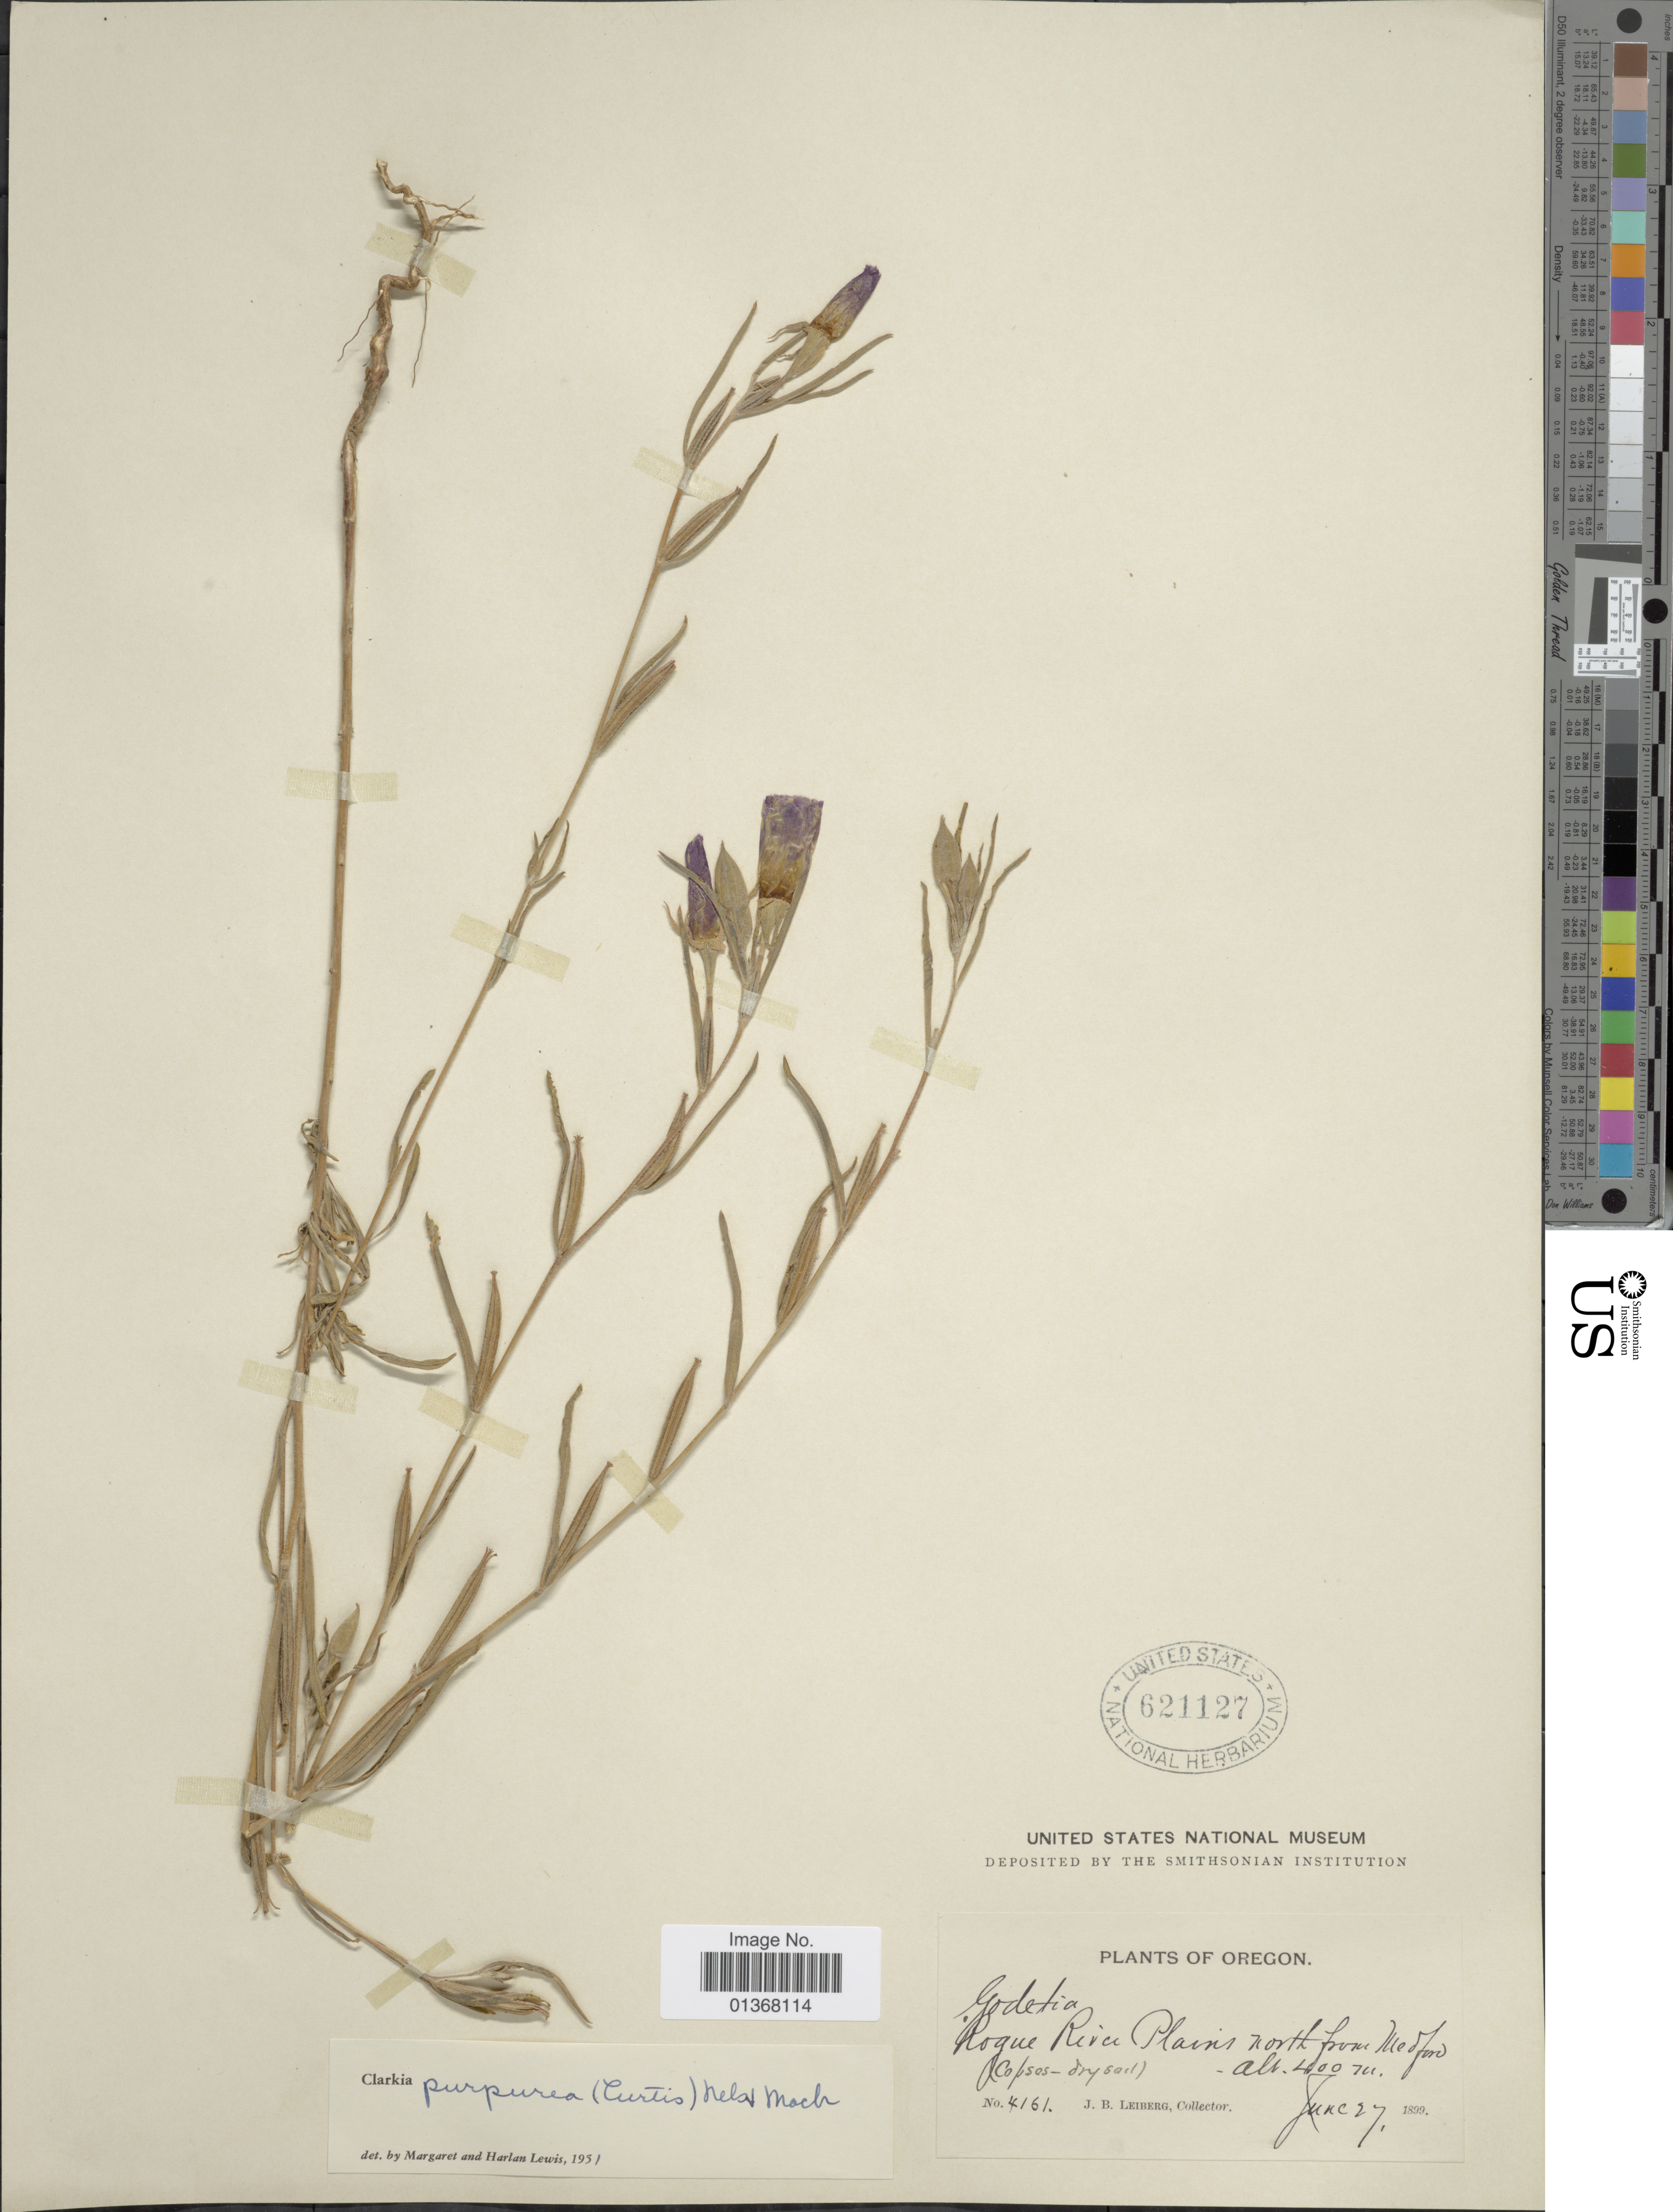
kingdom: Plantae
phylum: Tracheophyta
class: Magnoliopsida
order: Myrtales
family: Onagraceae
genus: Clarkia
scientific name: Clarkia pulchella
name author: Pursh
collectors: J. B. Leiberg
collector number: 4161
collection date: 1899-06-27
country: United States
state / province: Oregon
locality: Rogue River Plains north from Medford.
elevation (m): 400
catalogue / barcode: US 621127